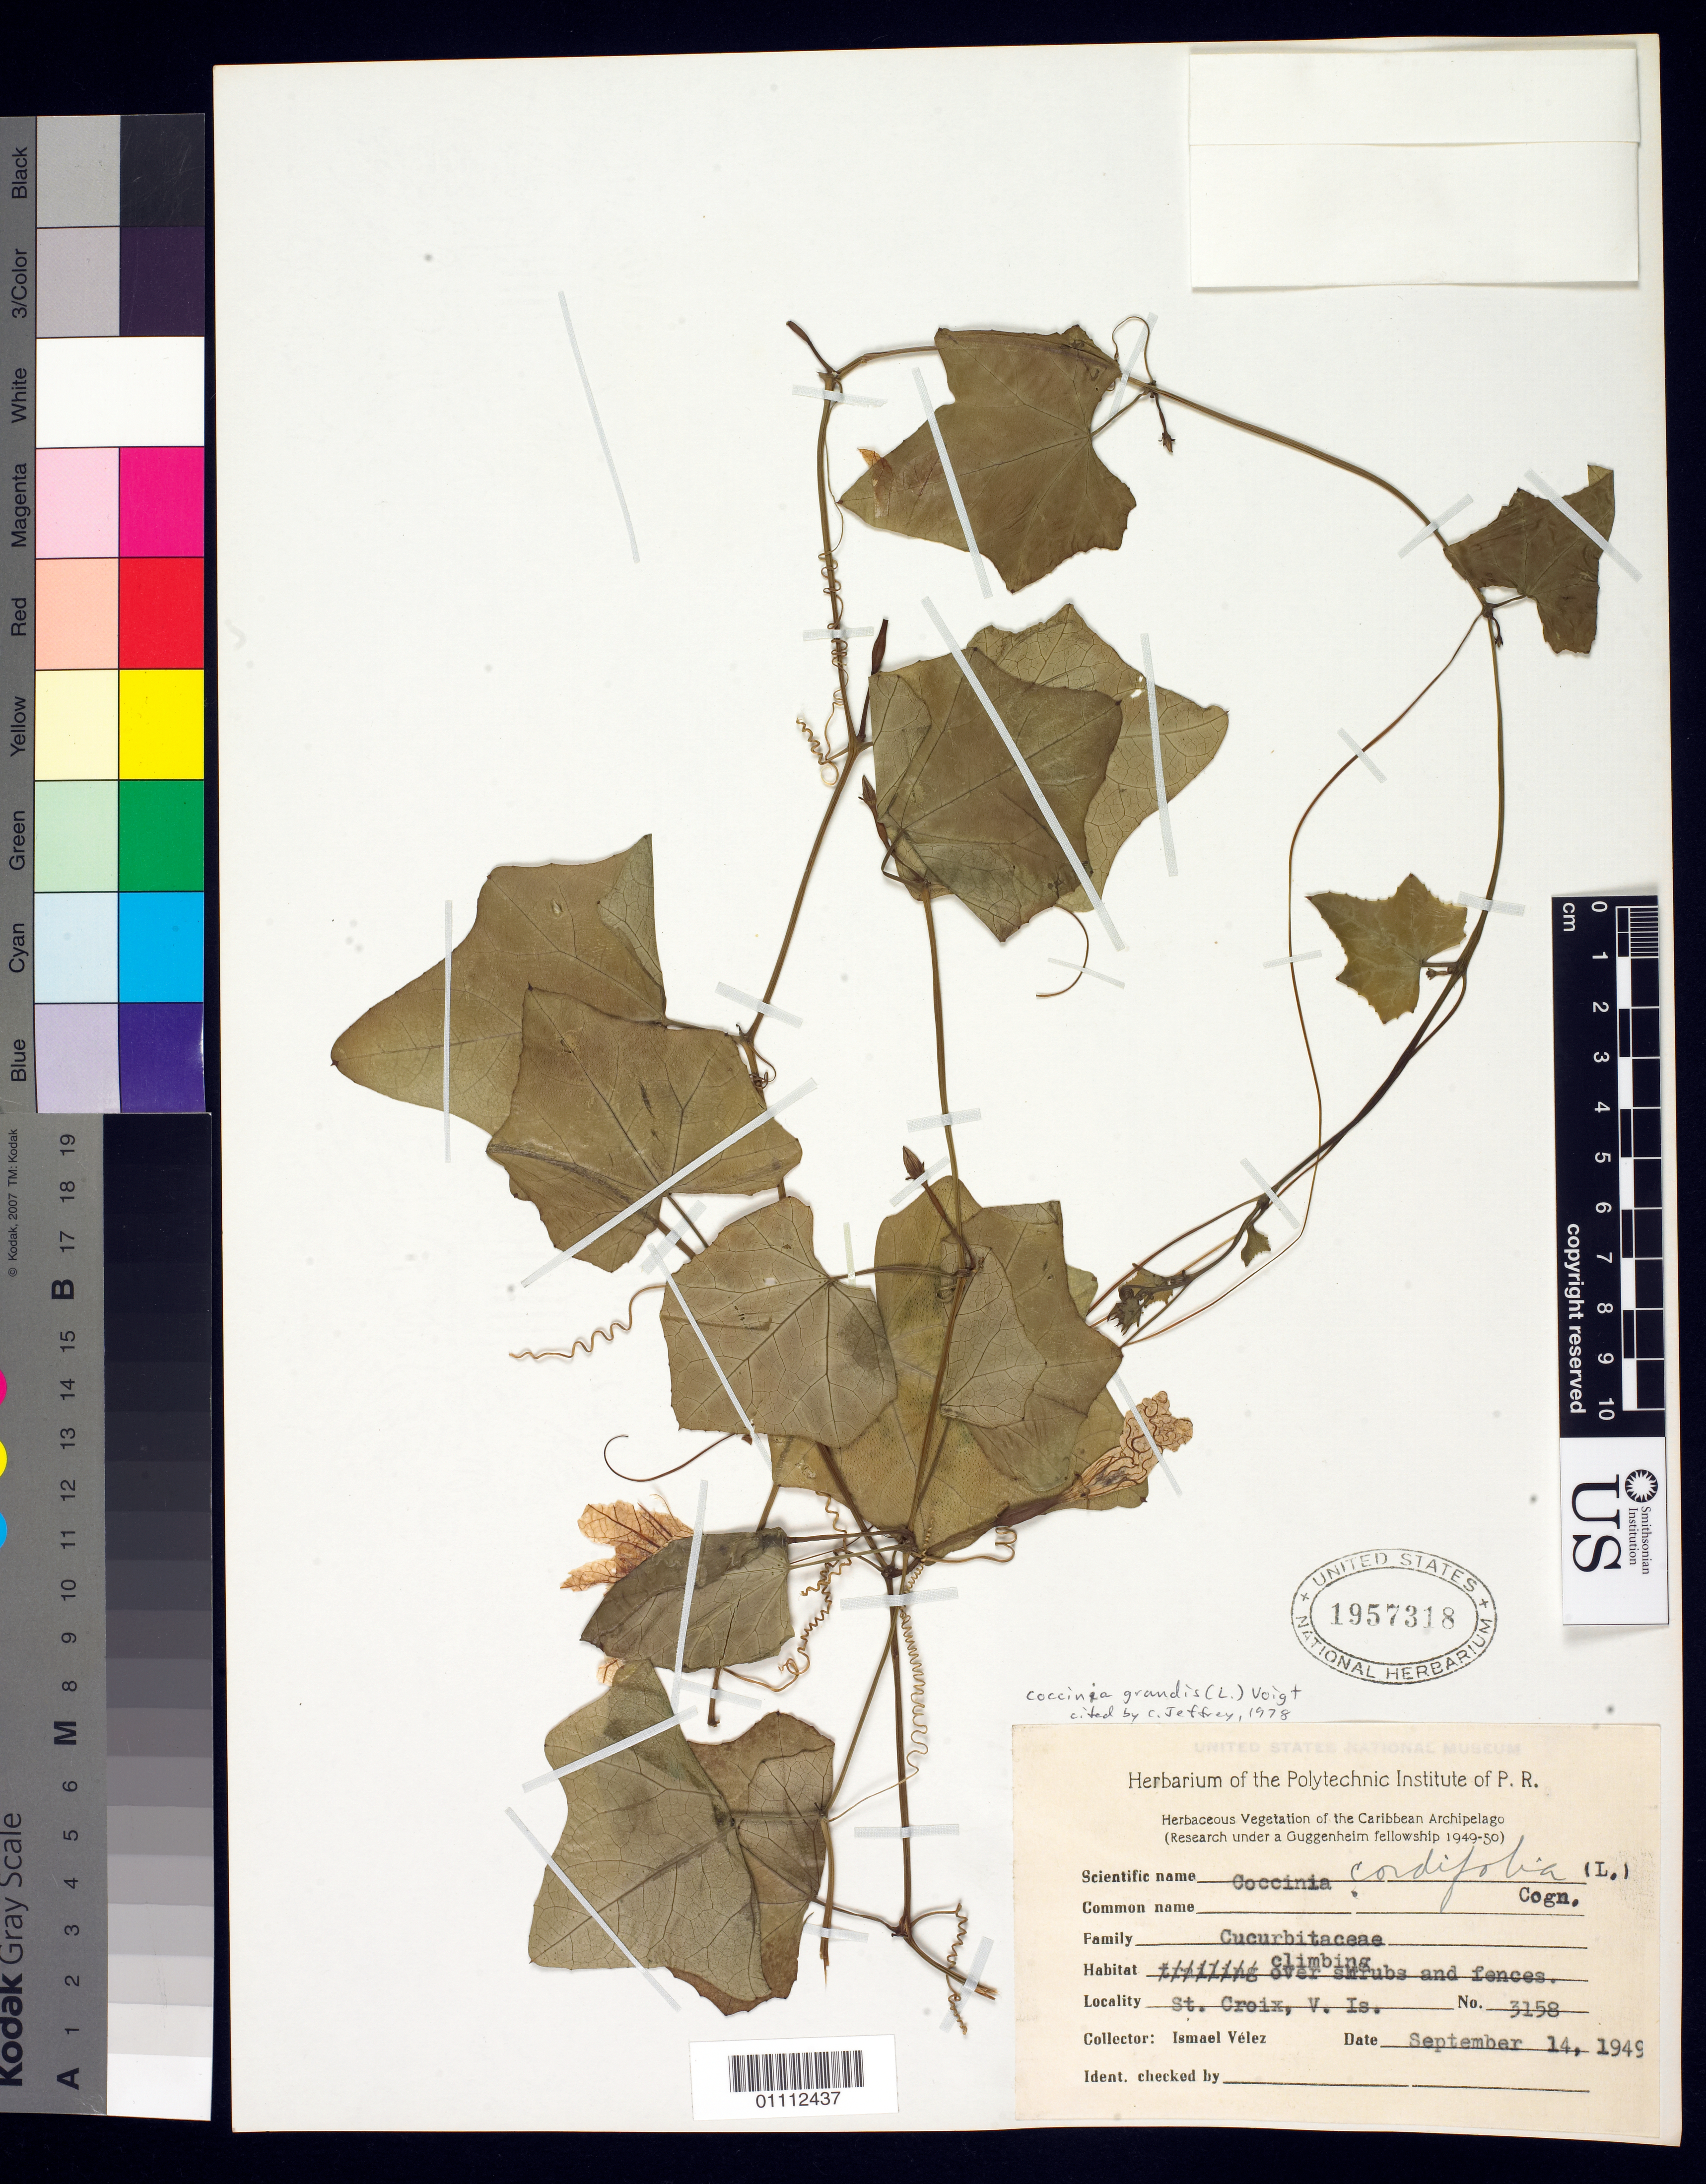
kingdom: Plantae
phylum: Tracheophyta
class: Magnoliopsida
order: Cucurbitales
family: Cucurbitaceae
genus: Coccinia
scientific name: Coccinia grandis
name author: (L.) Voigt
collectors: I. Vélez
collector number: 3158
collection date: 1949-09-14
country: U.S. Virgin Islands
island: St. Croix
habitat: Climbing over shrubs and fences.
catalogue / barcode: US 1957318